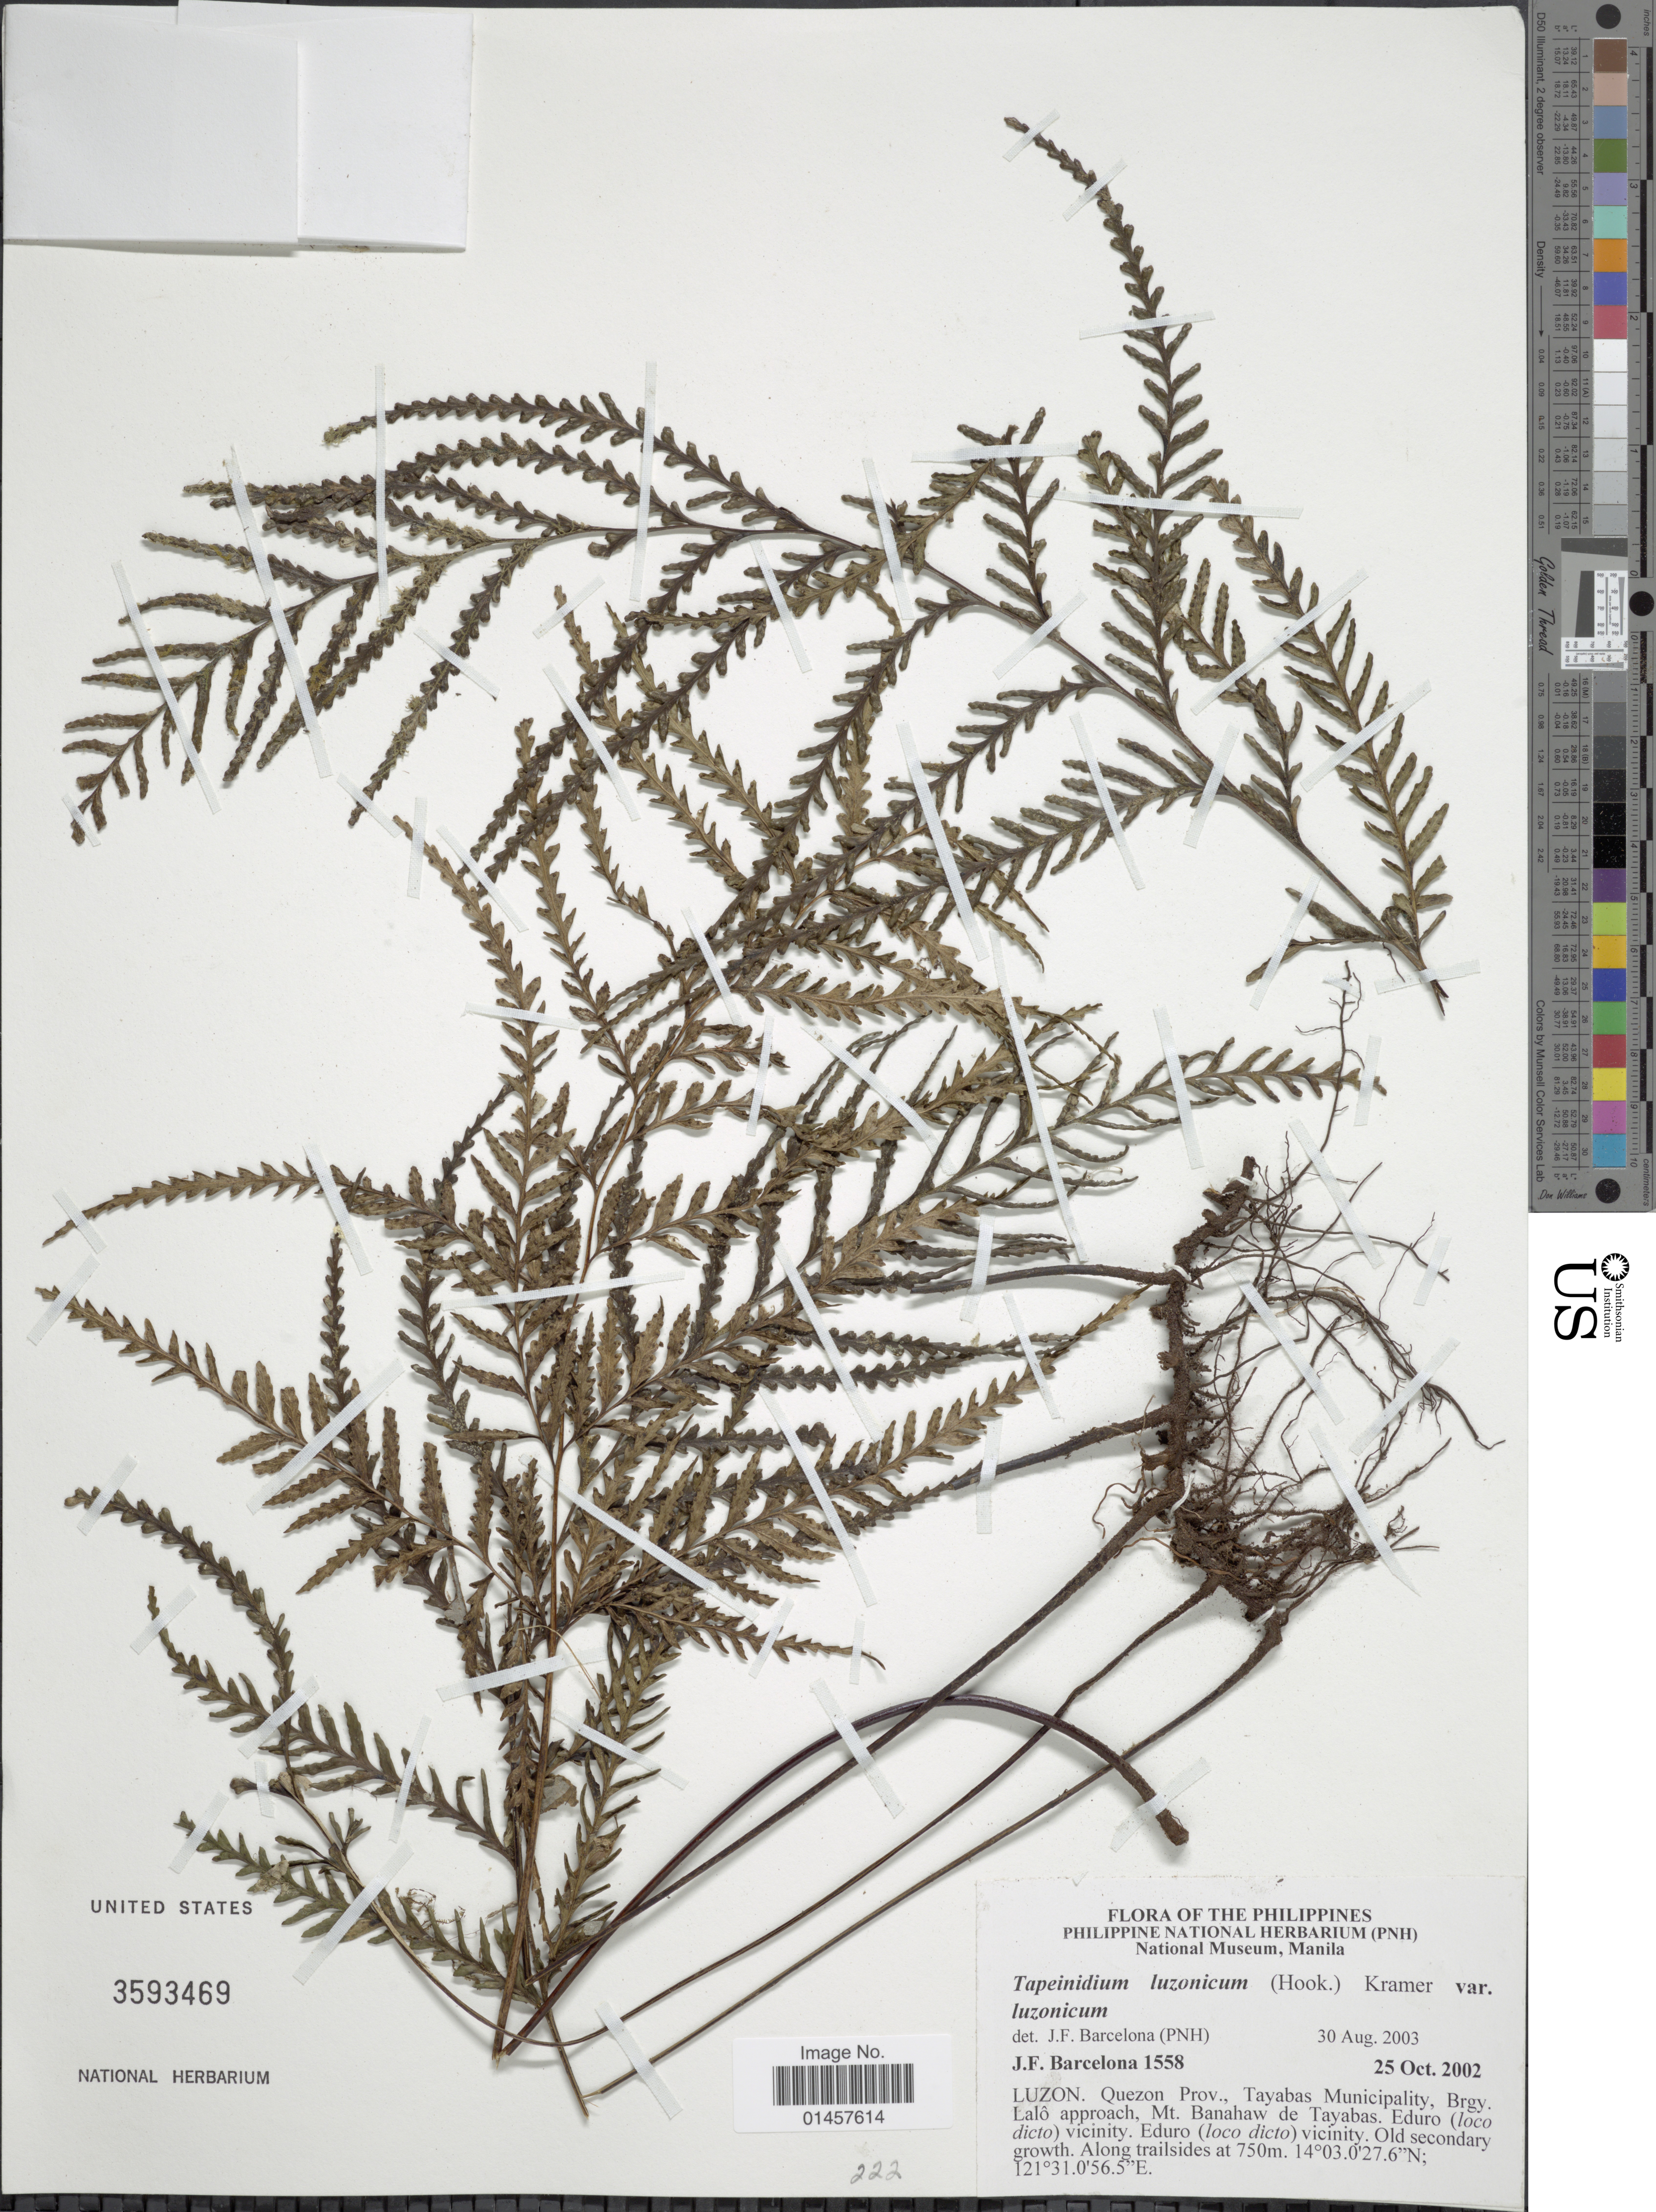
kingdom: Plantae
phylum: Tracheophyta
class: Polypodiopsida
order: Polypodiales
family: Lindsaeaceae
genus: Tapeinidium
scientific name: Tapeinidium luzonicum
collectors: J. F. Barcelona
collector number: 1558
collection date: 2002-10-25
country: Philippines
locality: Luzon,Quezon Prov., Tayabas Municipality, Brgy. Lalo approach, Mt. Banahaw de Tayabas. eduro vicinity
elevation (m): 750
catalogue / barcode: US 3593469